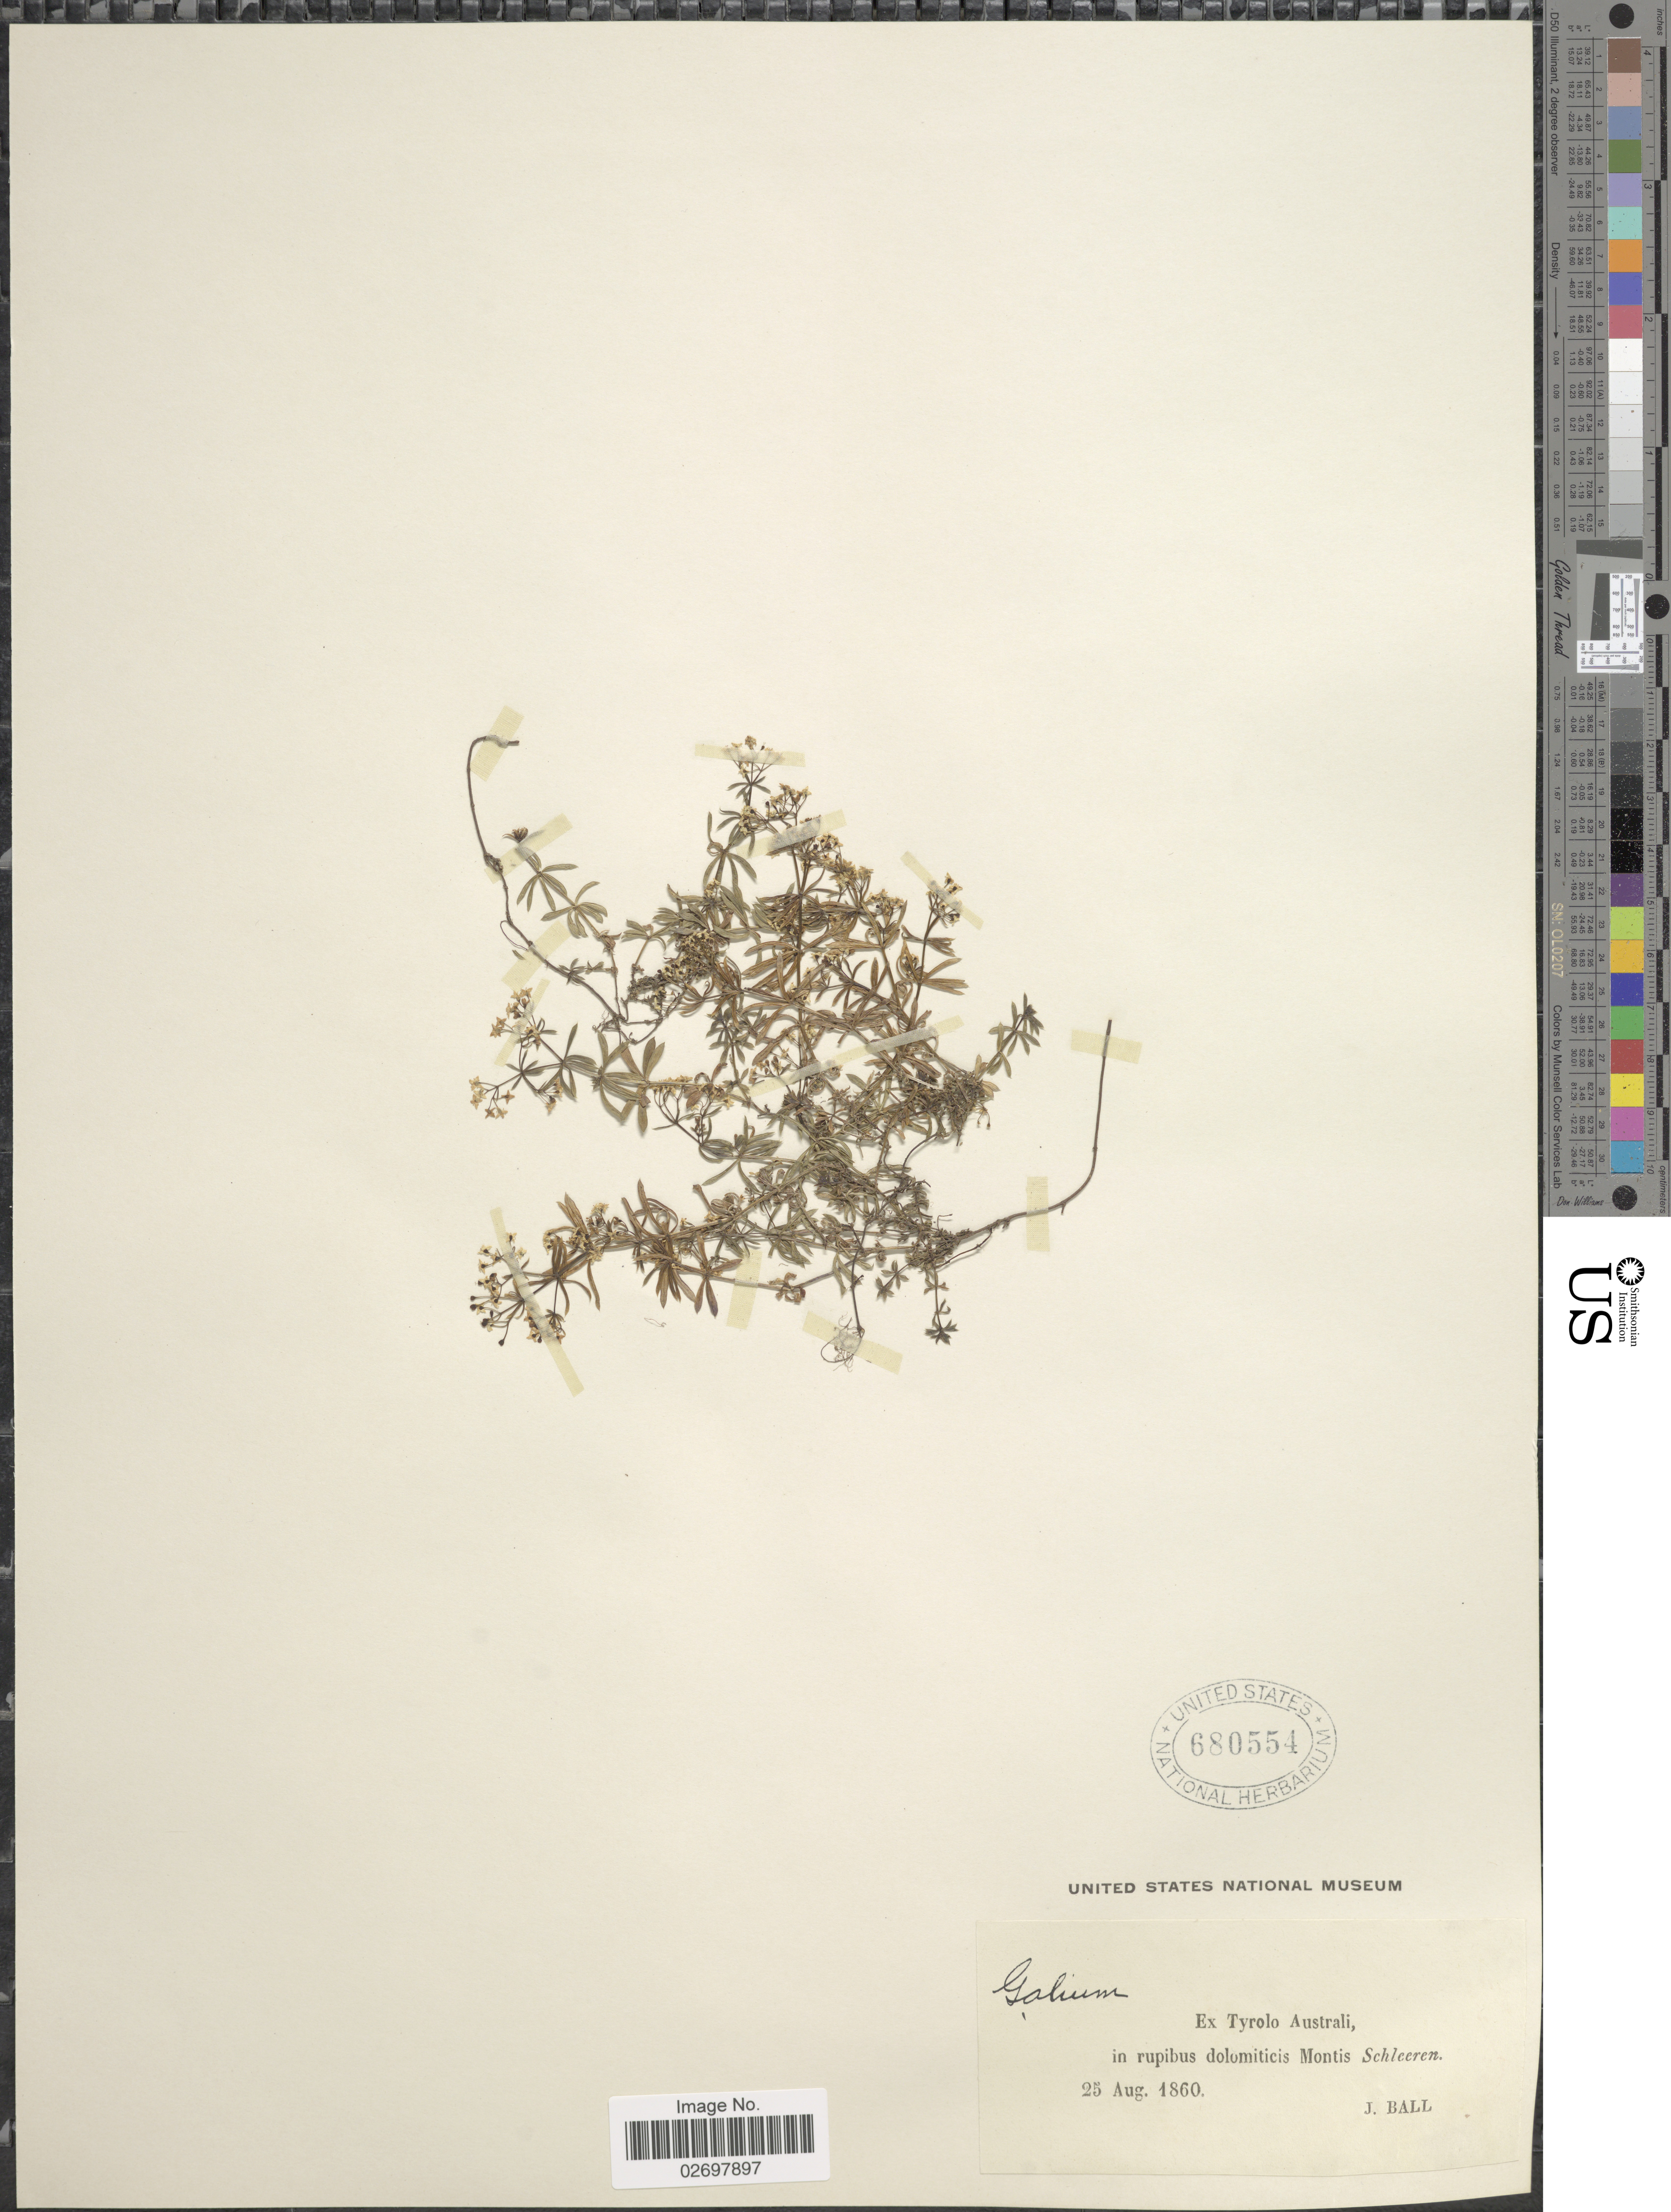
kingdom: Plantae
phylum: Tracheophyta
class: Magnoliopsida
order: Gentianales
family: Rubiaceae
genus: Galium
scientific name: Galium sp.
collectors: J. Ball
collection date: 1860-08-25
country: Austria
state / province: Tirol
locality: Ex Tyrolo Australi, in rupibus dolomiticis Montis Schleeren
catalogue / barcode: US 680554